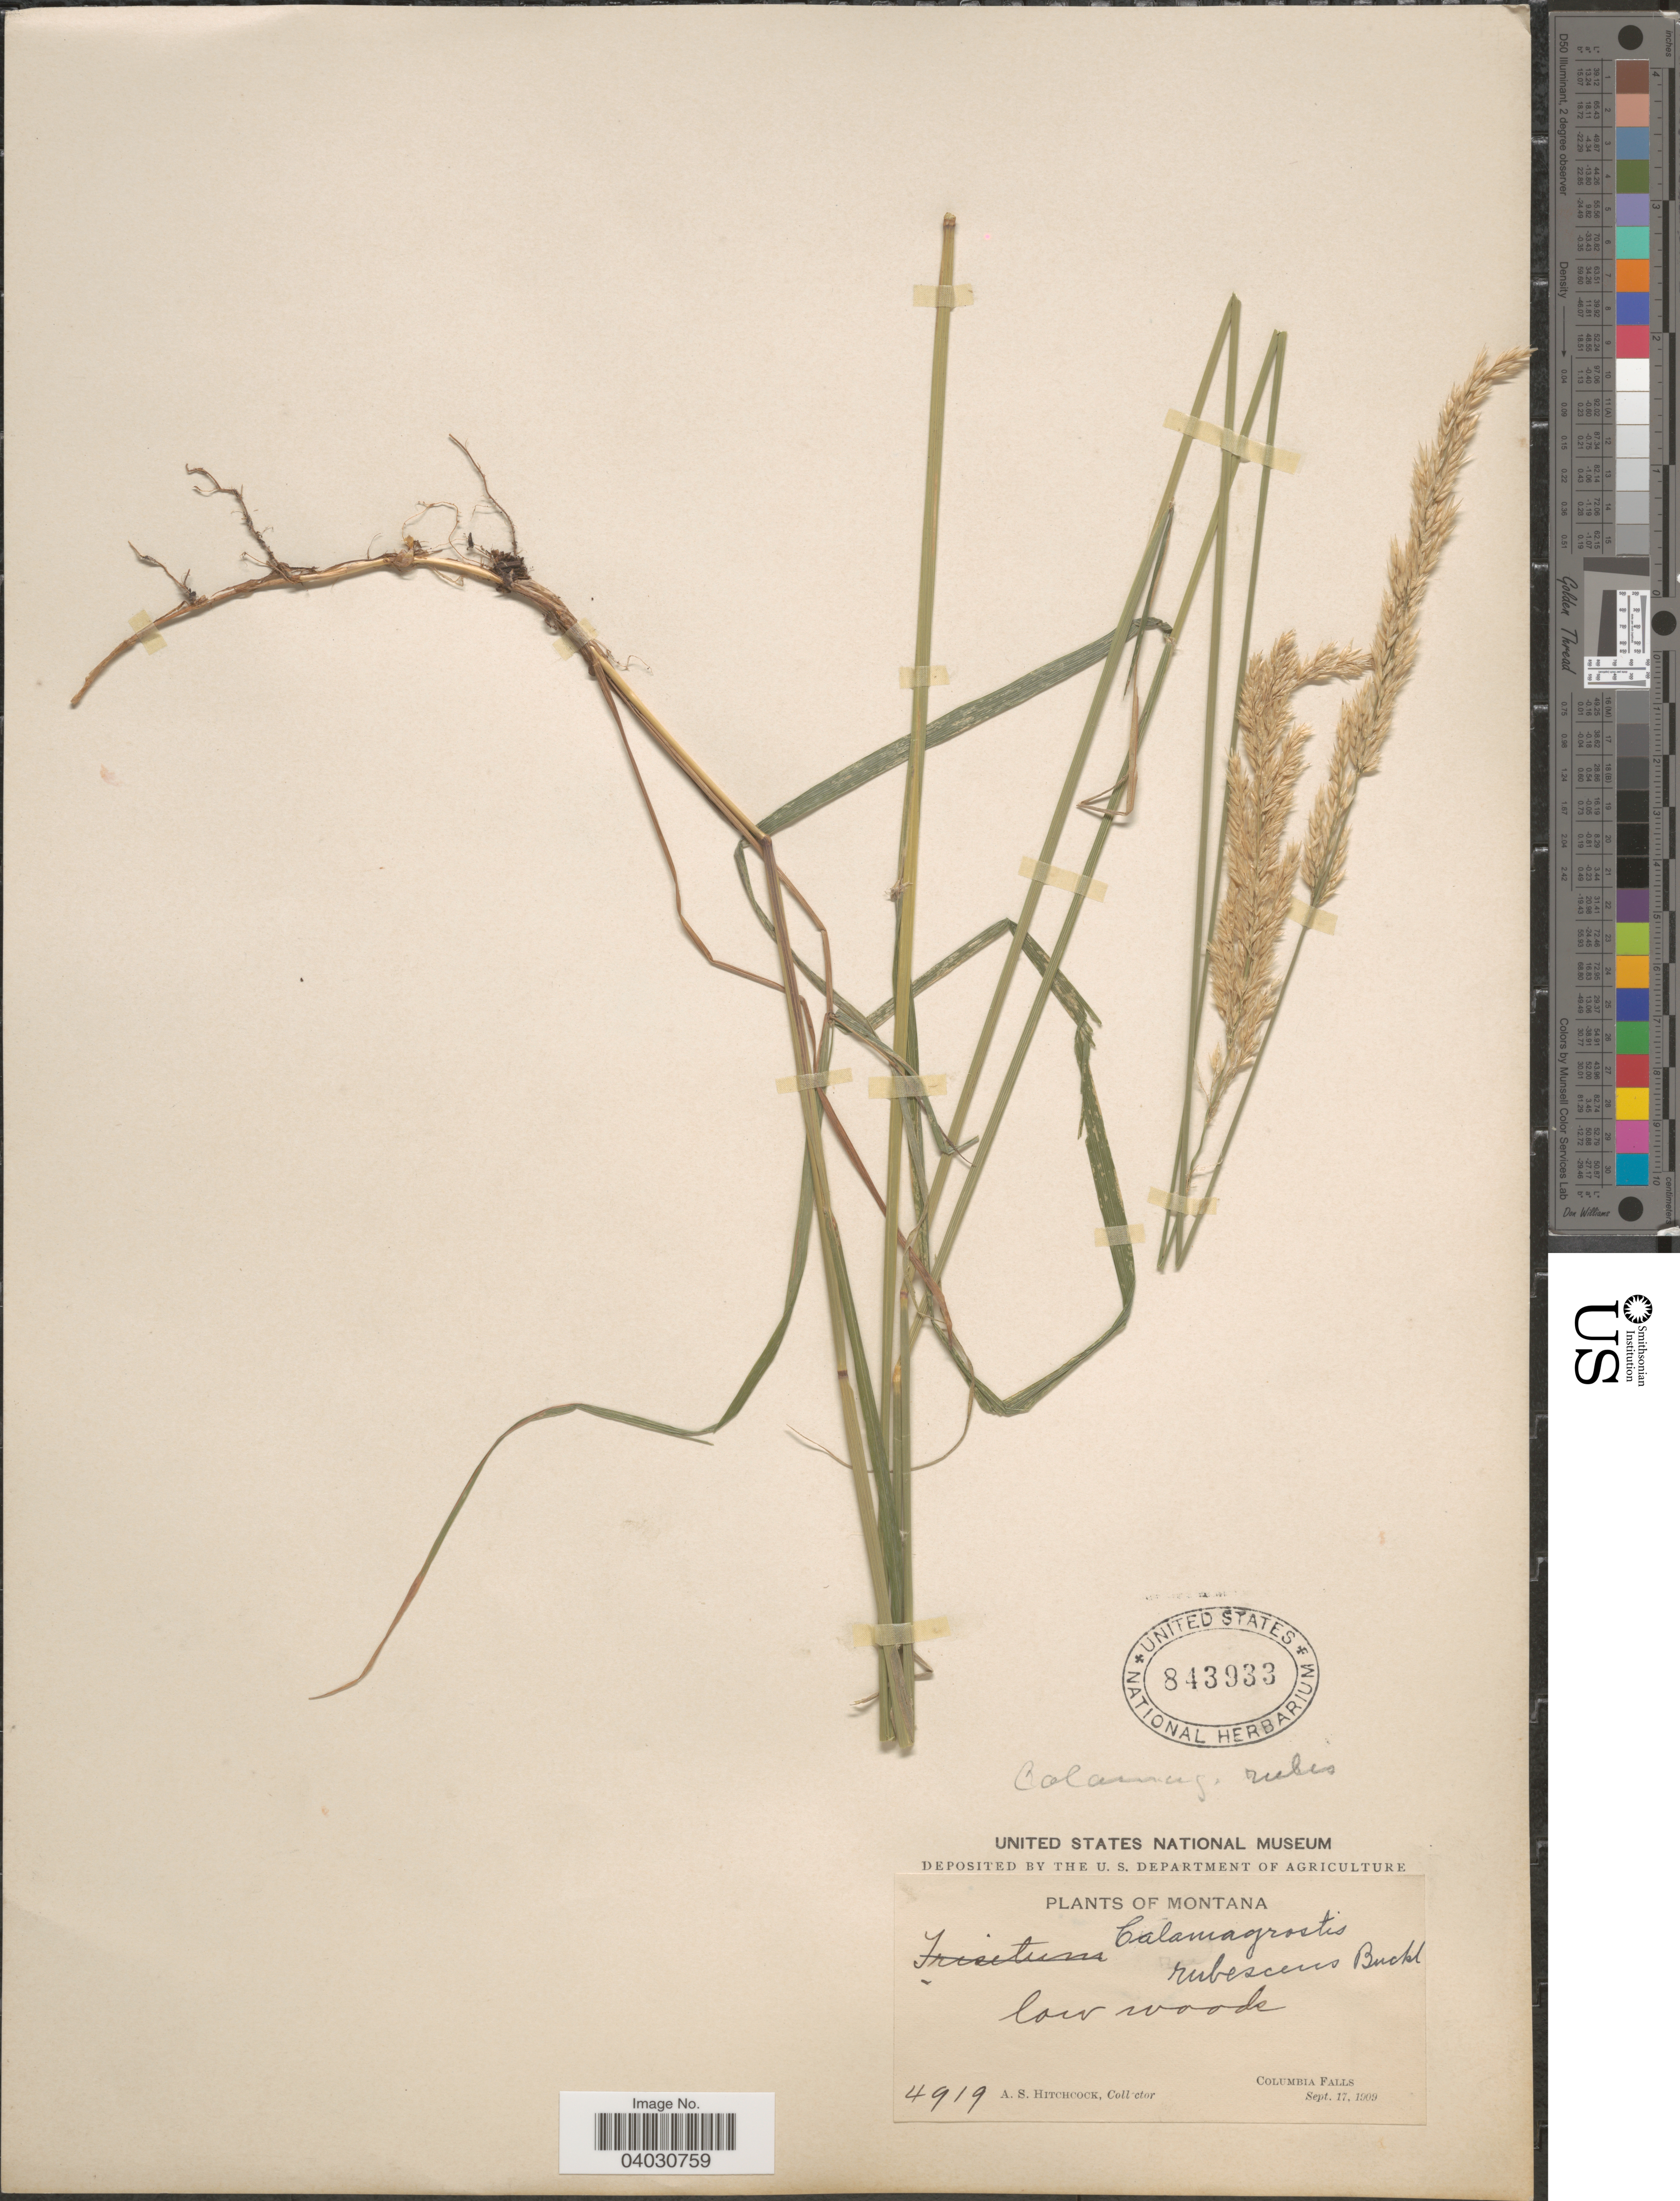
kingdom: Plantae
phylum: Tracheophyta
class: Liliopsida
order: Poales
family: Poaceae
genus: Calamagrostis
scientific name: Calamagrostis rubescens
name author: Buckley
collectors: A. S. Hitchcock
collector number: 4919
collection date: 1909-09-17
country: United States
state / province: Montana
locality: Columbia Falls.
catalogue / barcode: US 843933